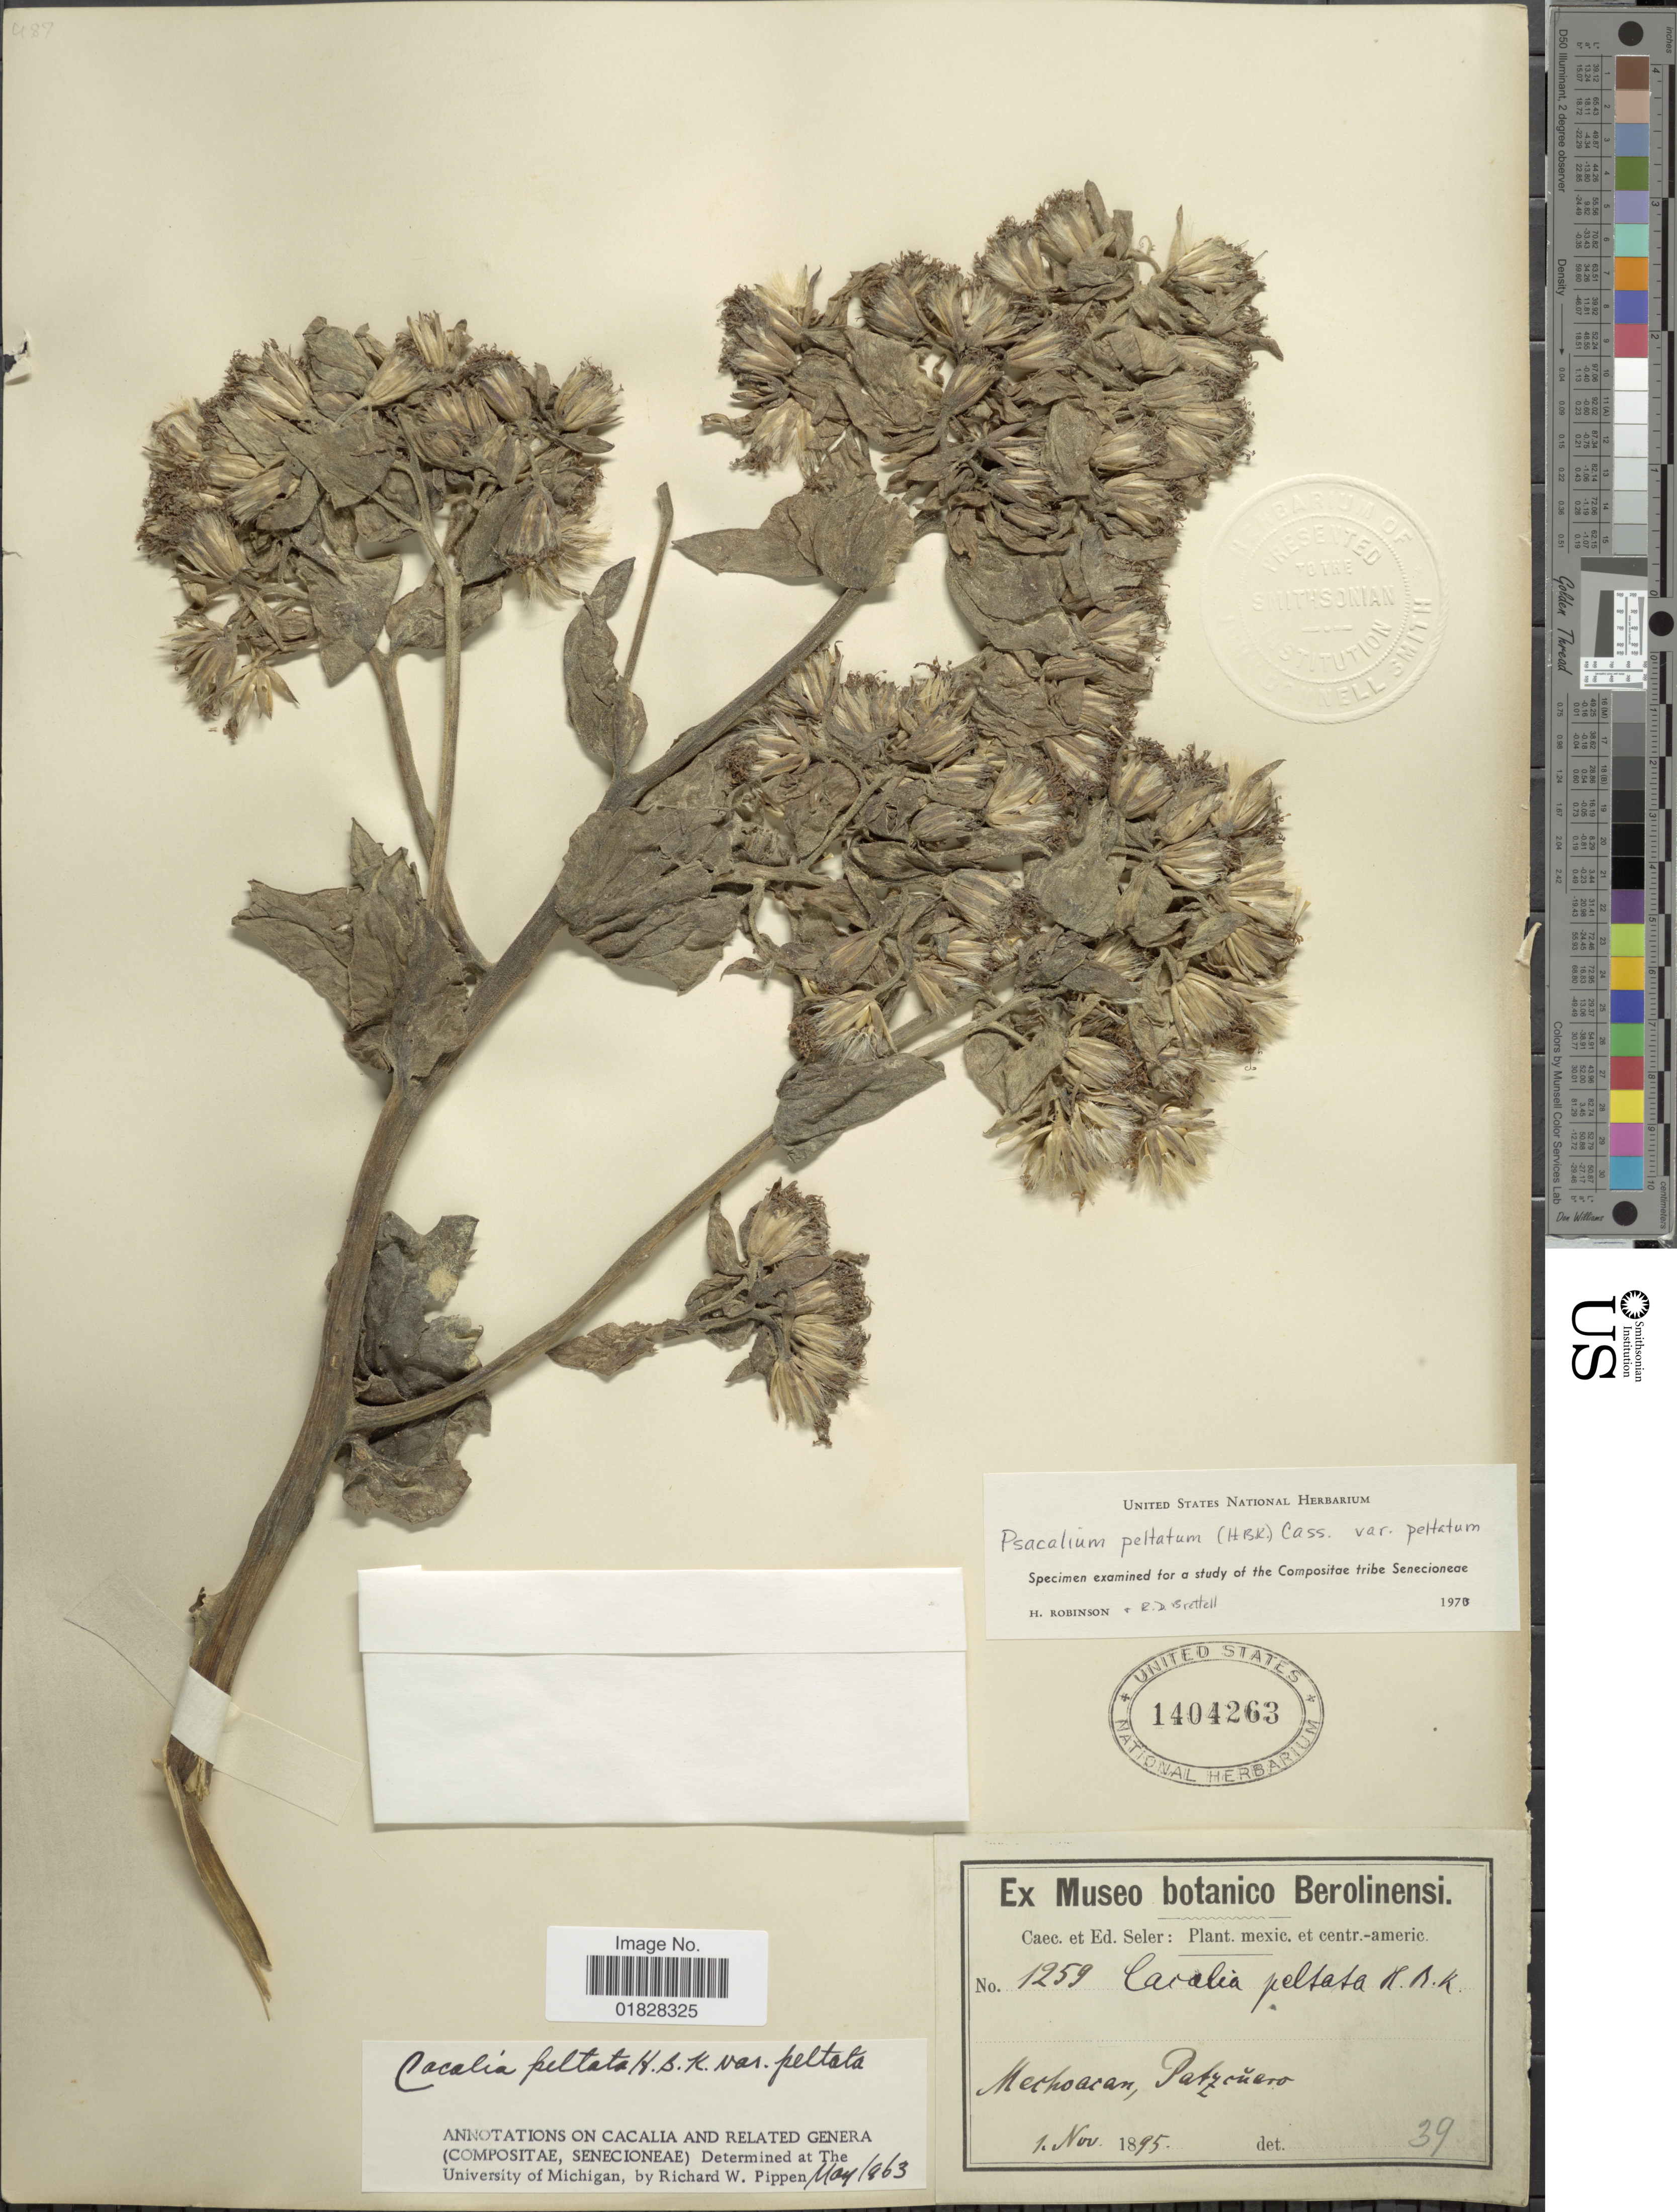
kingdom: Plantae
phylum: Tracheophyta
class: Magnoliopsida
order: Asterales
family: Asteraceae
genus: Psacalium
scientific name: Psacalium peltatum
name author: Cass.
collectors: E. Seler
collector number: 1259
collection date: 1895-11-01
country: Mexico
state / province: Michoacán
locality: Mechoacan, Patzcuaro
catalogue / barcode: US 1404263